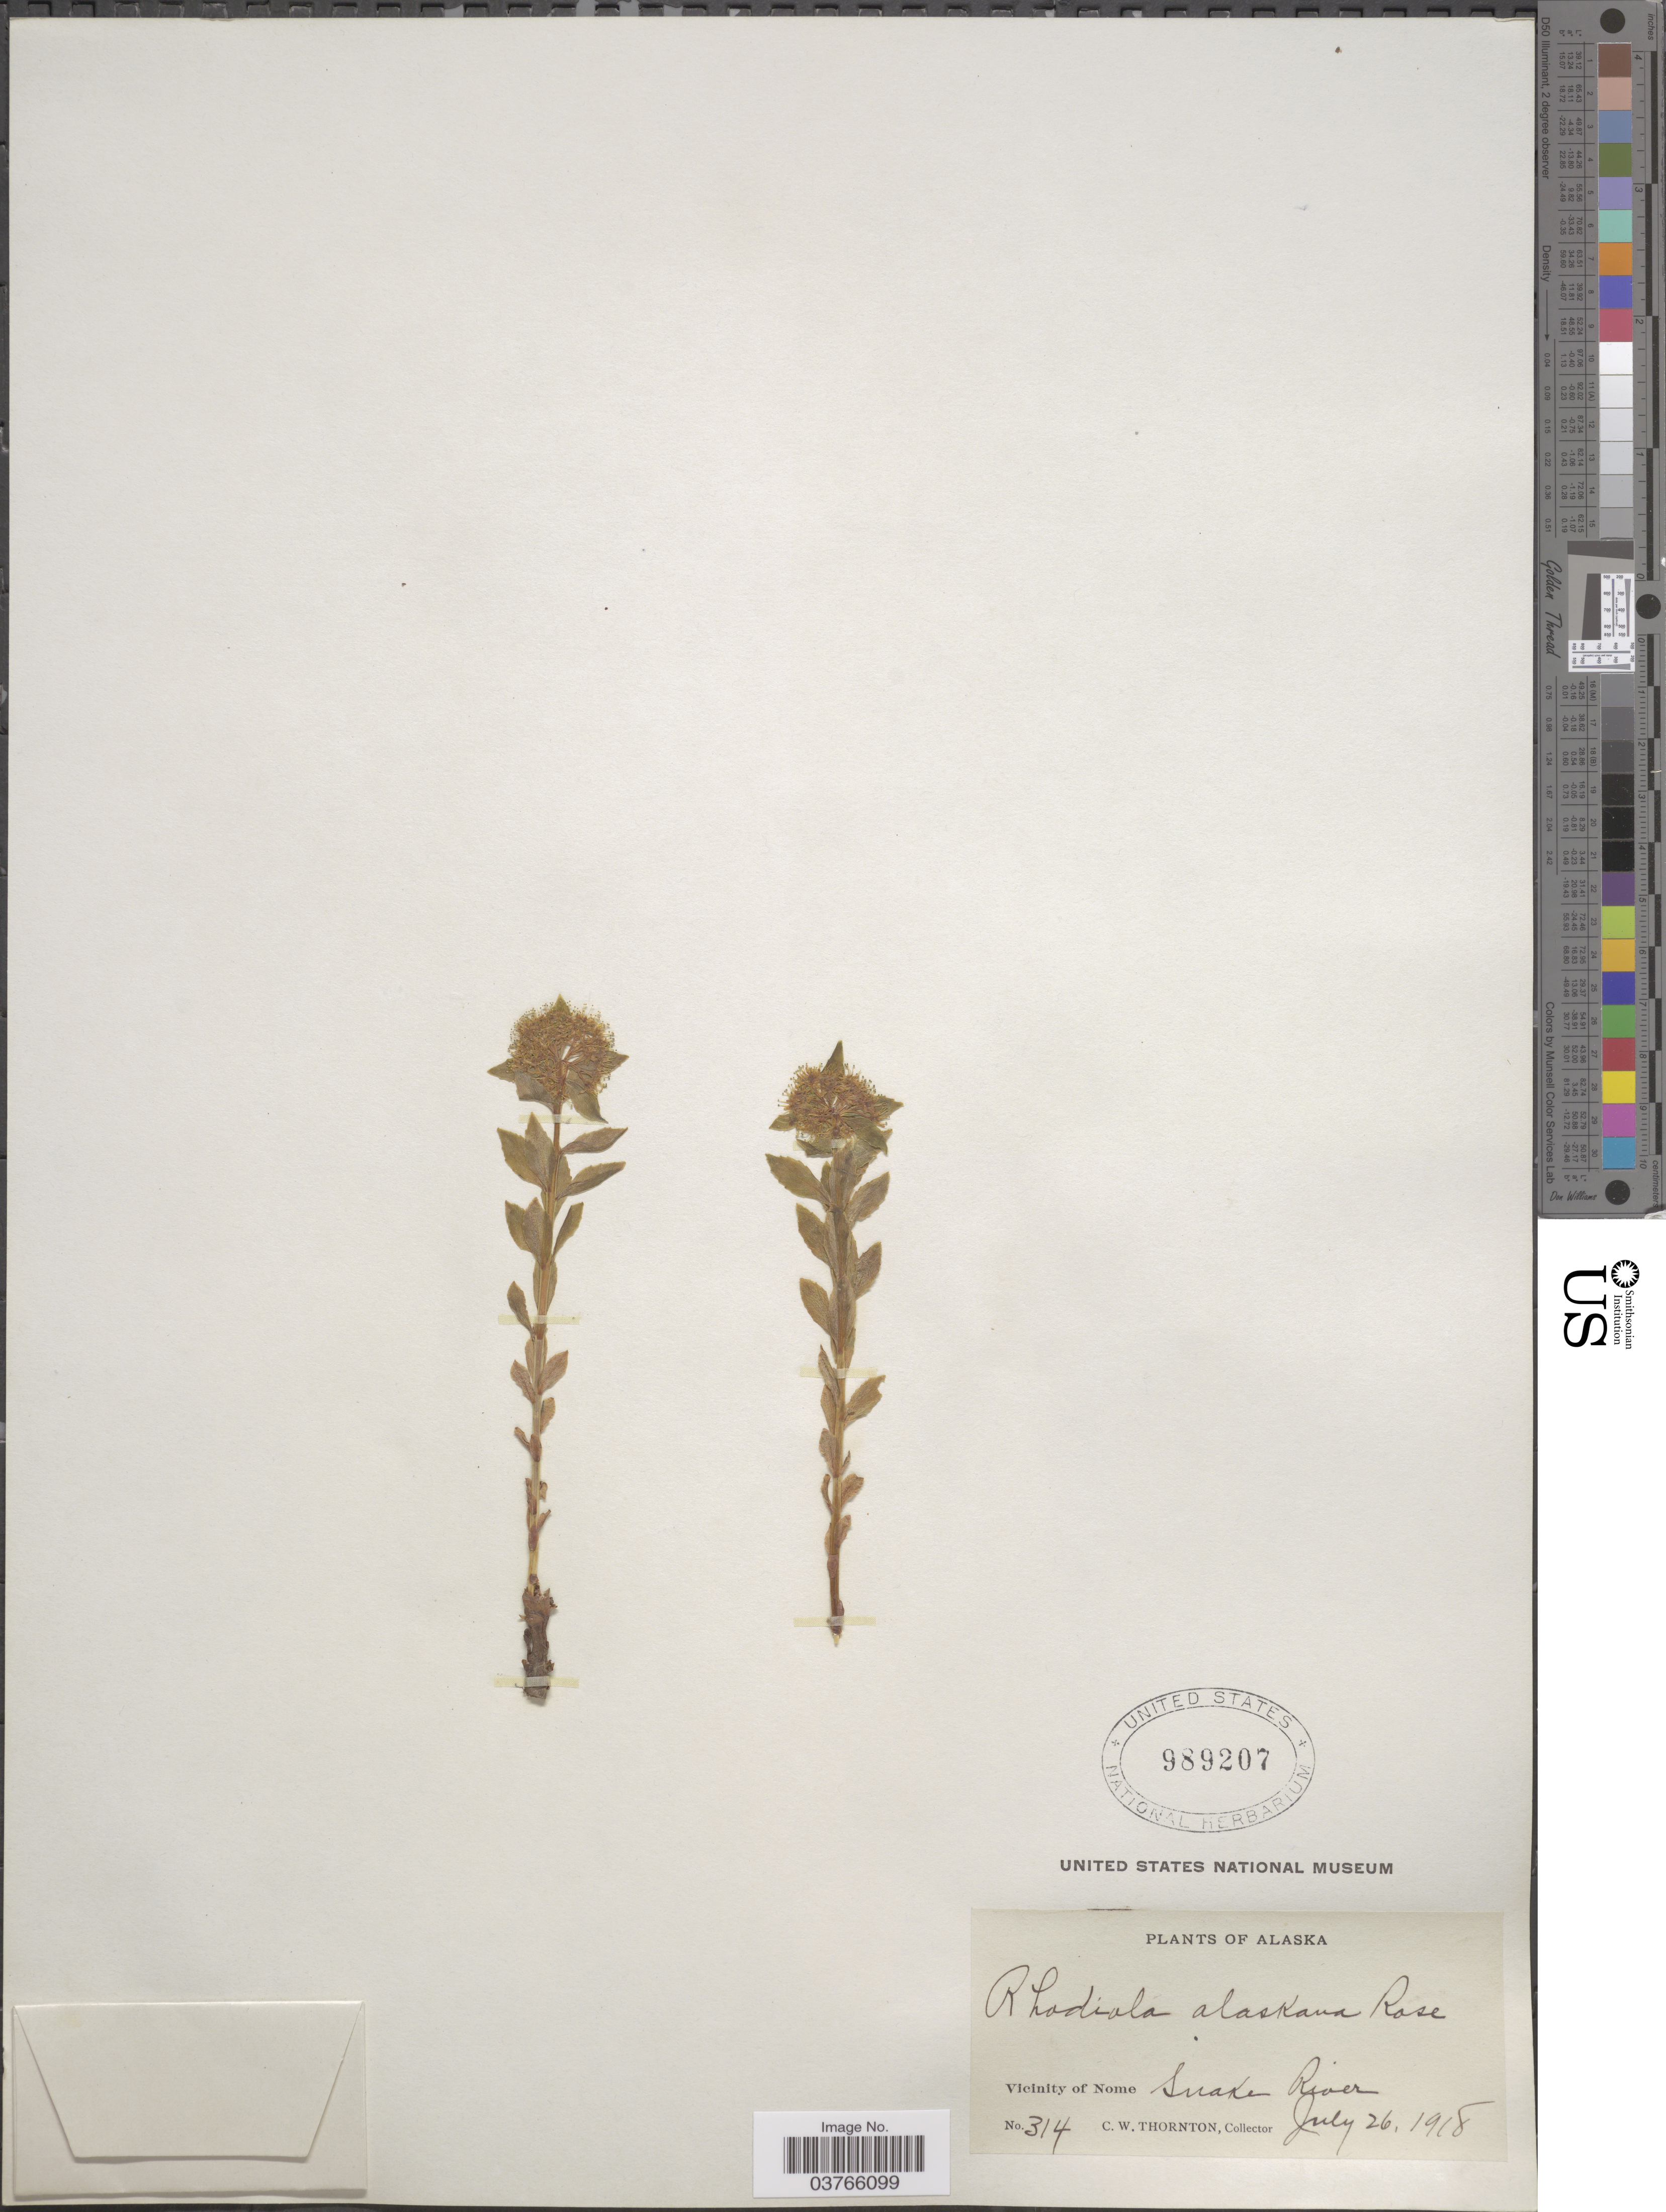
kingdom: Plantae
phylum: Tracheophyta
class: Magnoliopsida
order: Saxifragales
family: Crassulaceae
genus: Rhodiola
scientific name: Rhodiola integrifolia subsp. integrifolia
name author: Raf.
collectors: C. Thornton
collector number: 314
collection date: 1918-07-26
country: United States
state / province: Alaska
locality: Vicinity of Nome, Snake River.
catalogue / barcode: US 989207